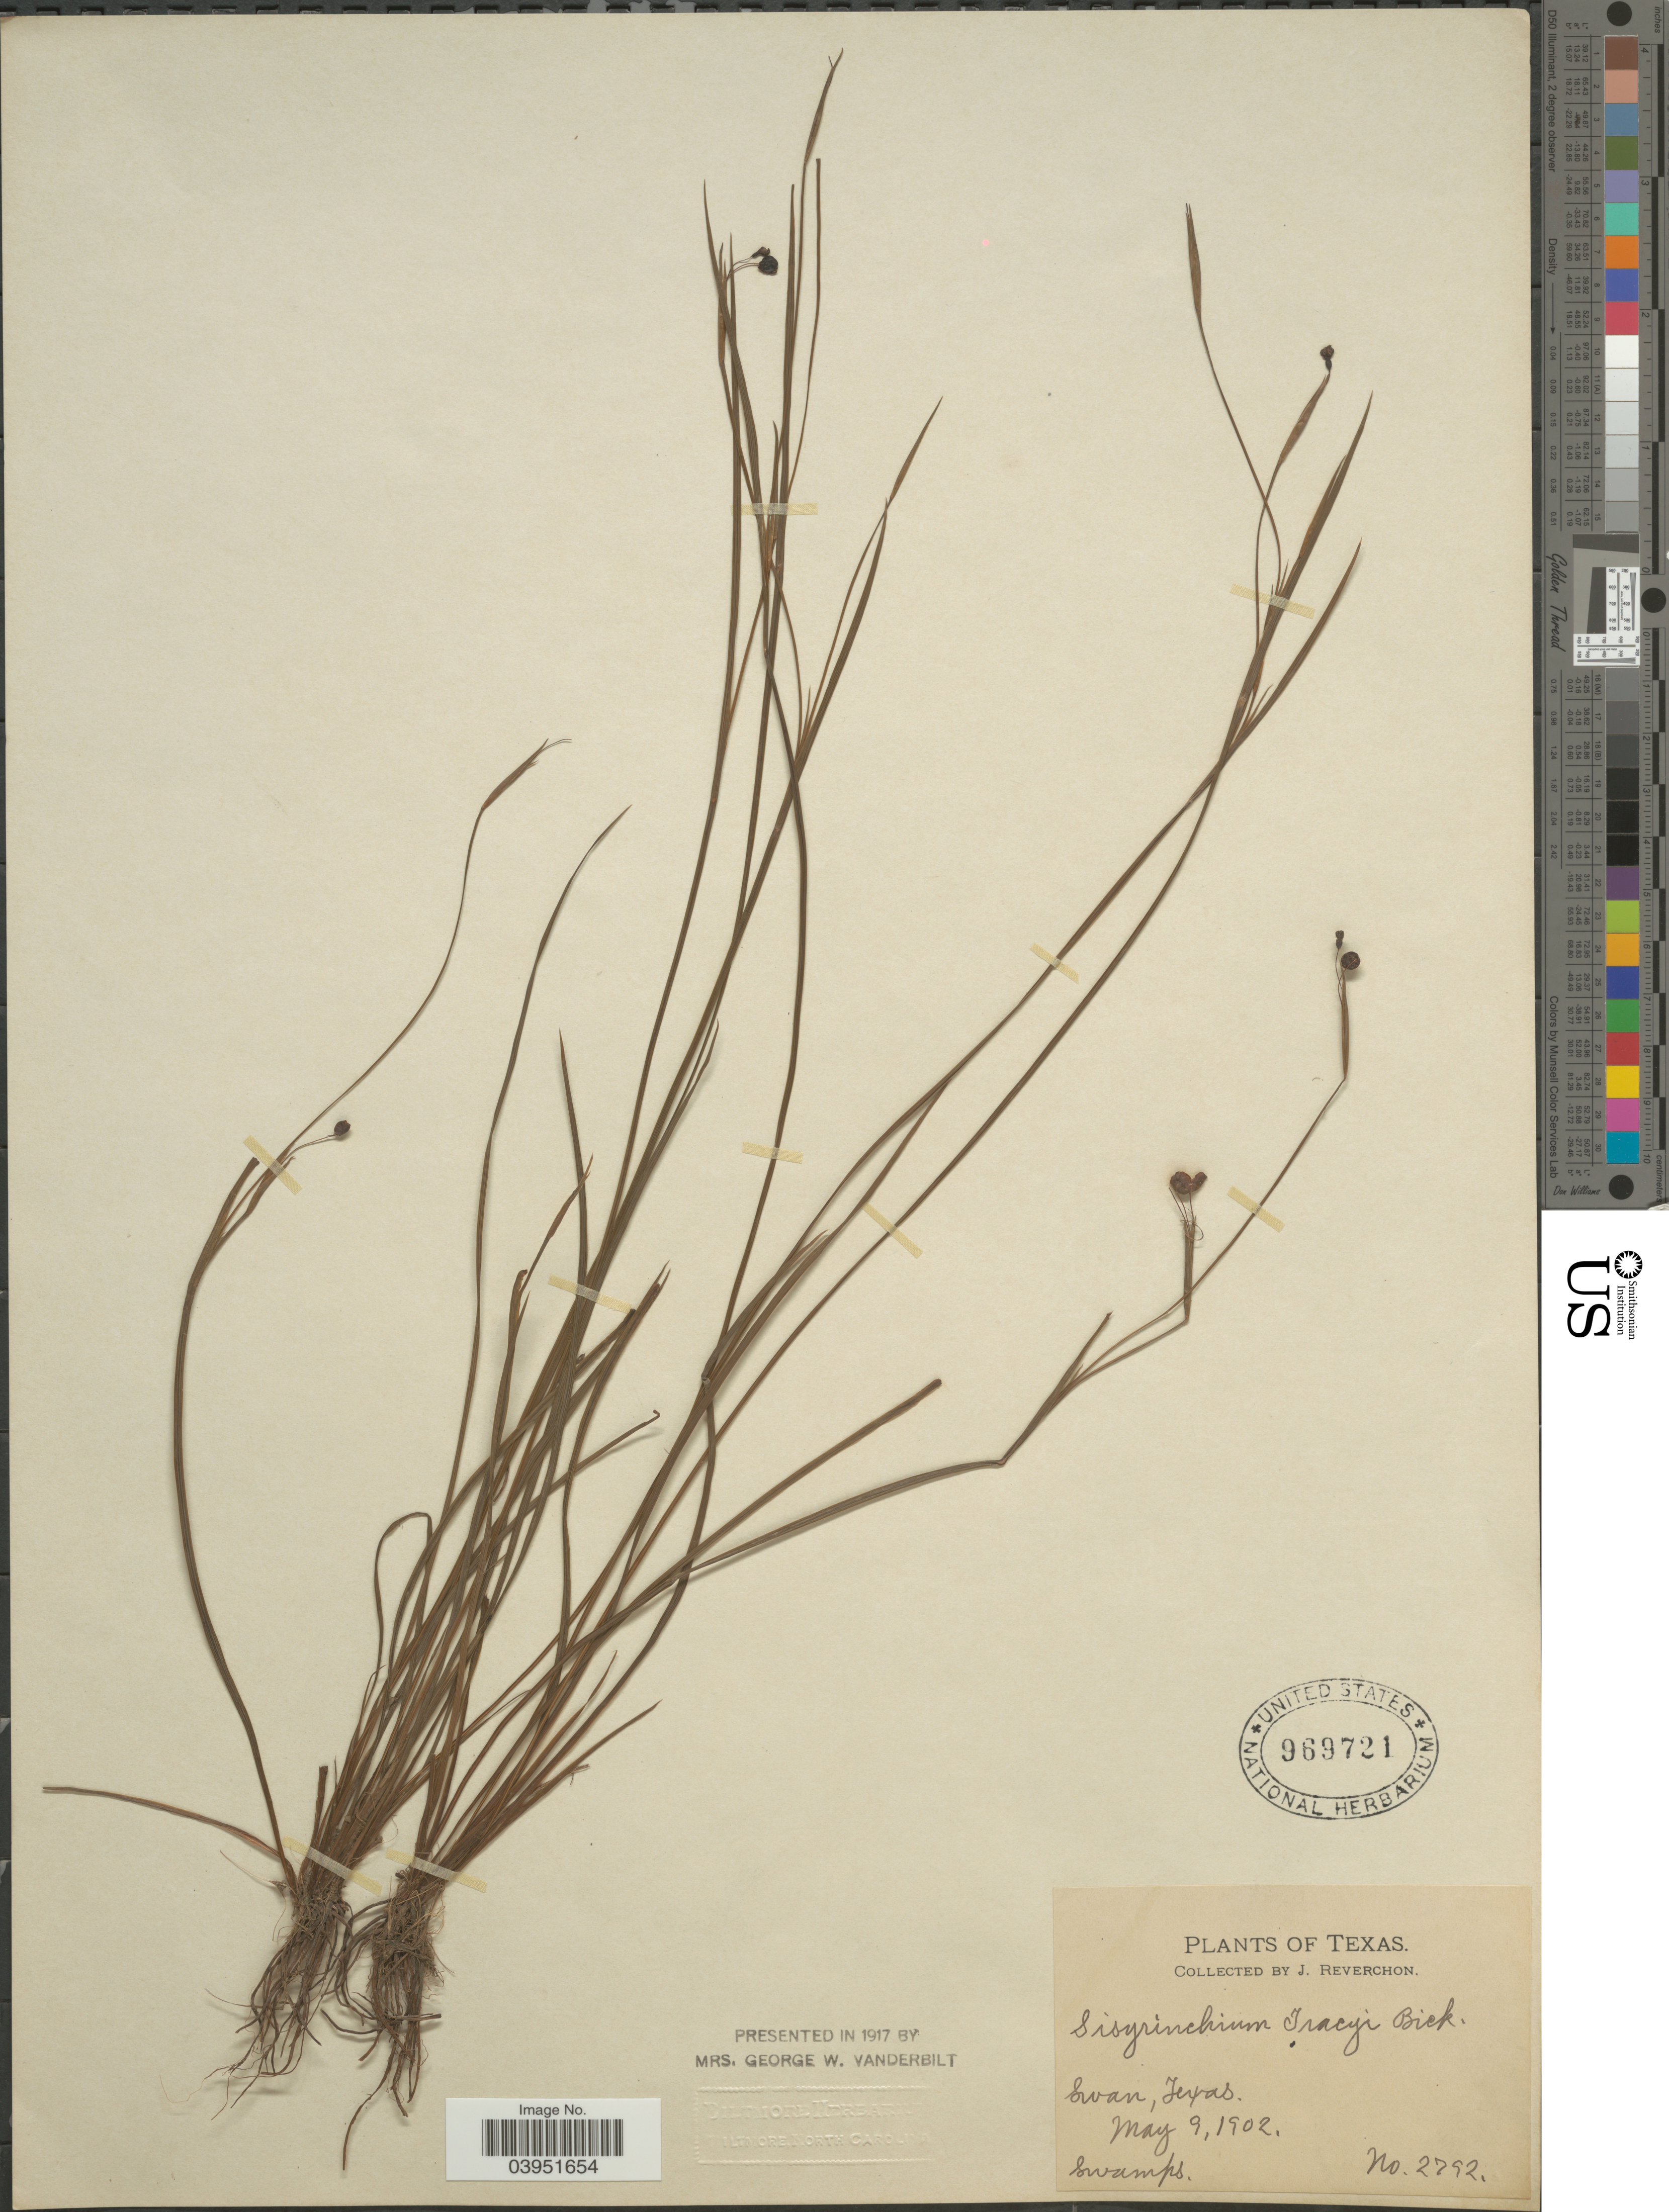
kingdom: Plantae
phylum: Tracheophyta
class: Liliopsida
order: Asparagales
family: Iridaceae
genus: Sisyrinchium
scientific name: Sisyrinchium tracyi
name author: E.P. Bicknell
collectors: J. Reverchon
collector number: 2792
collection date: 1902-05-09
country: United States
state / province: Texas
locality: Swan.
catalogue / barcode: US 969721